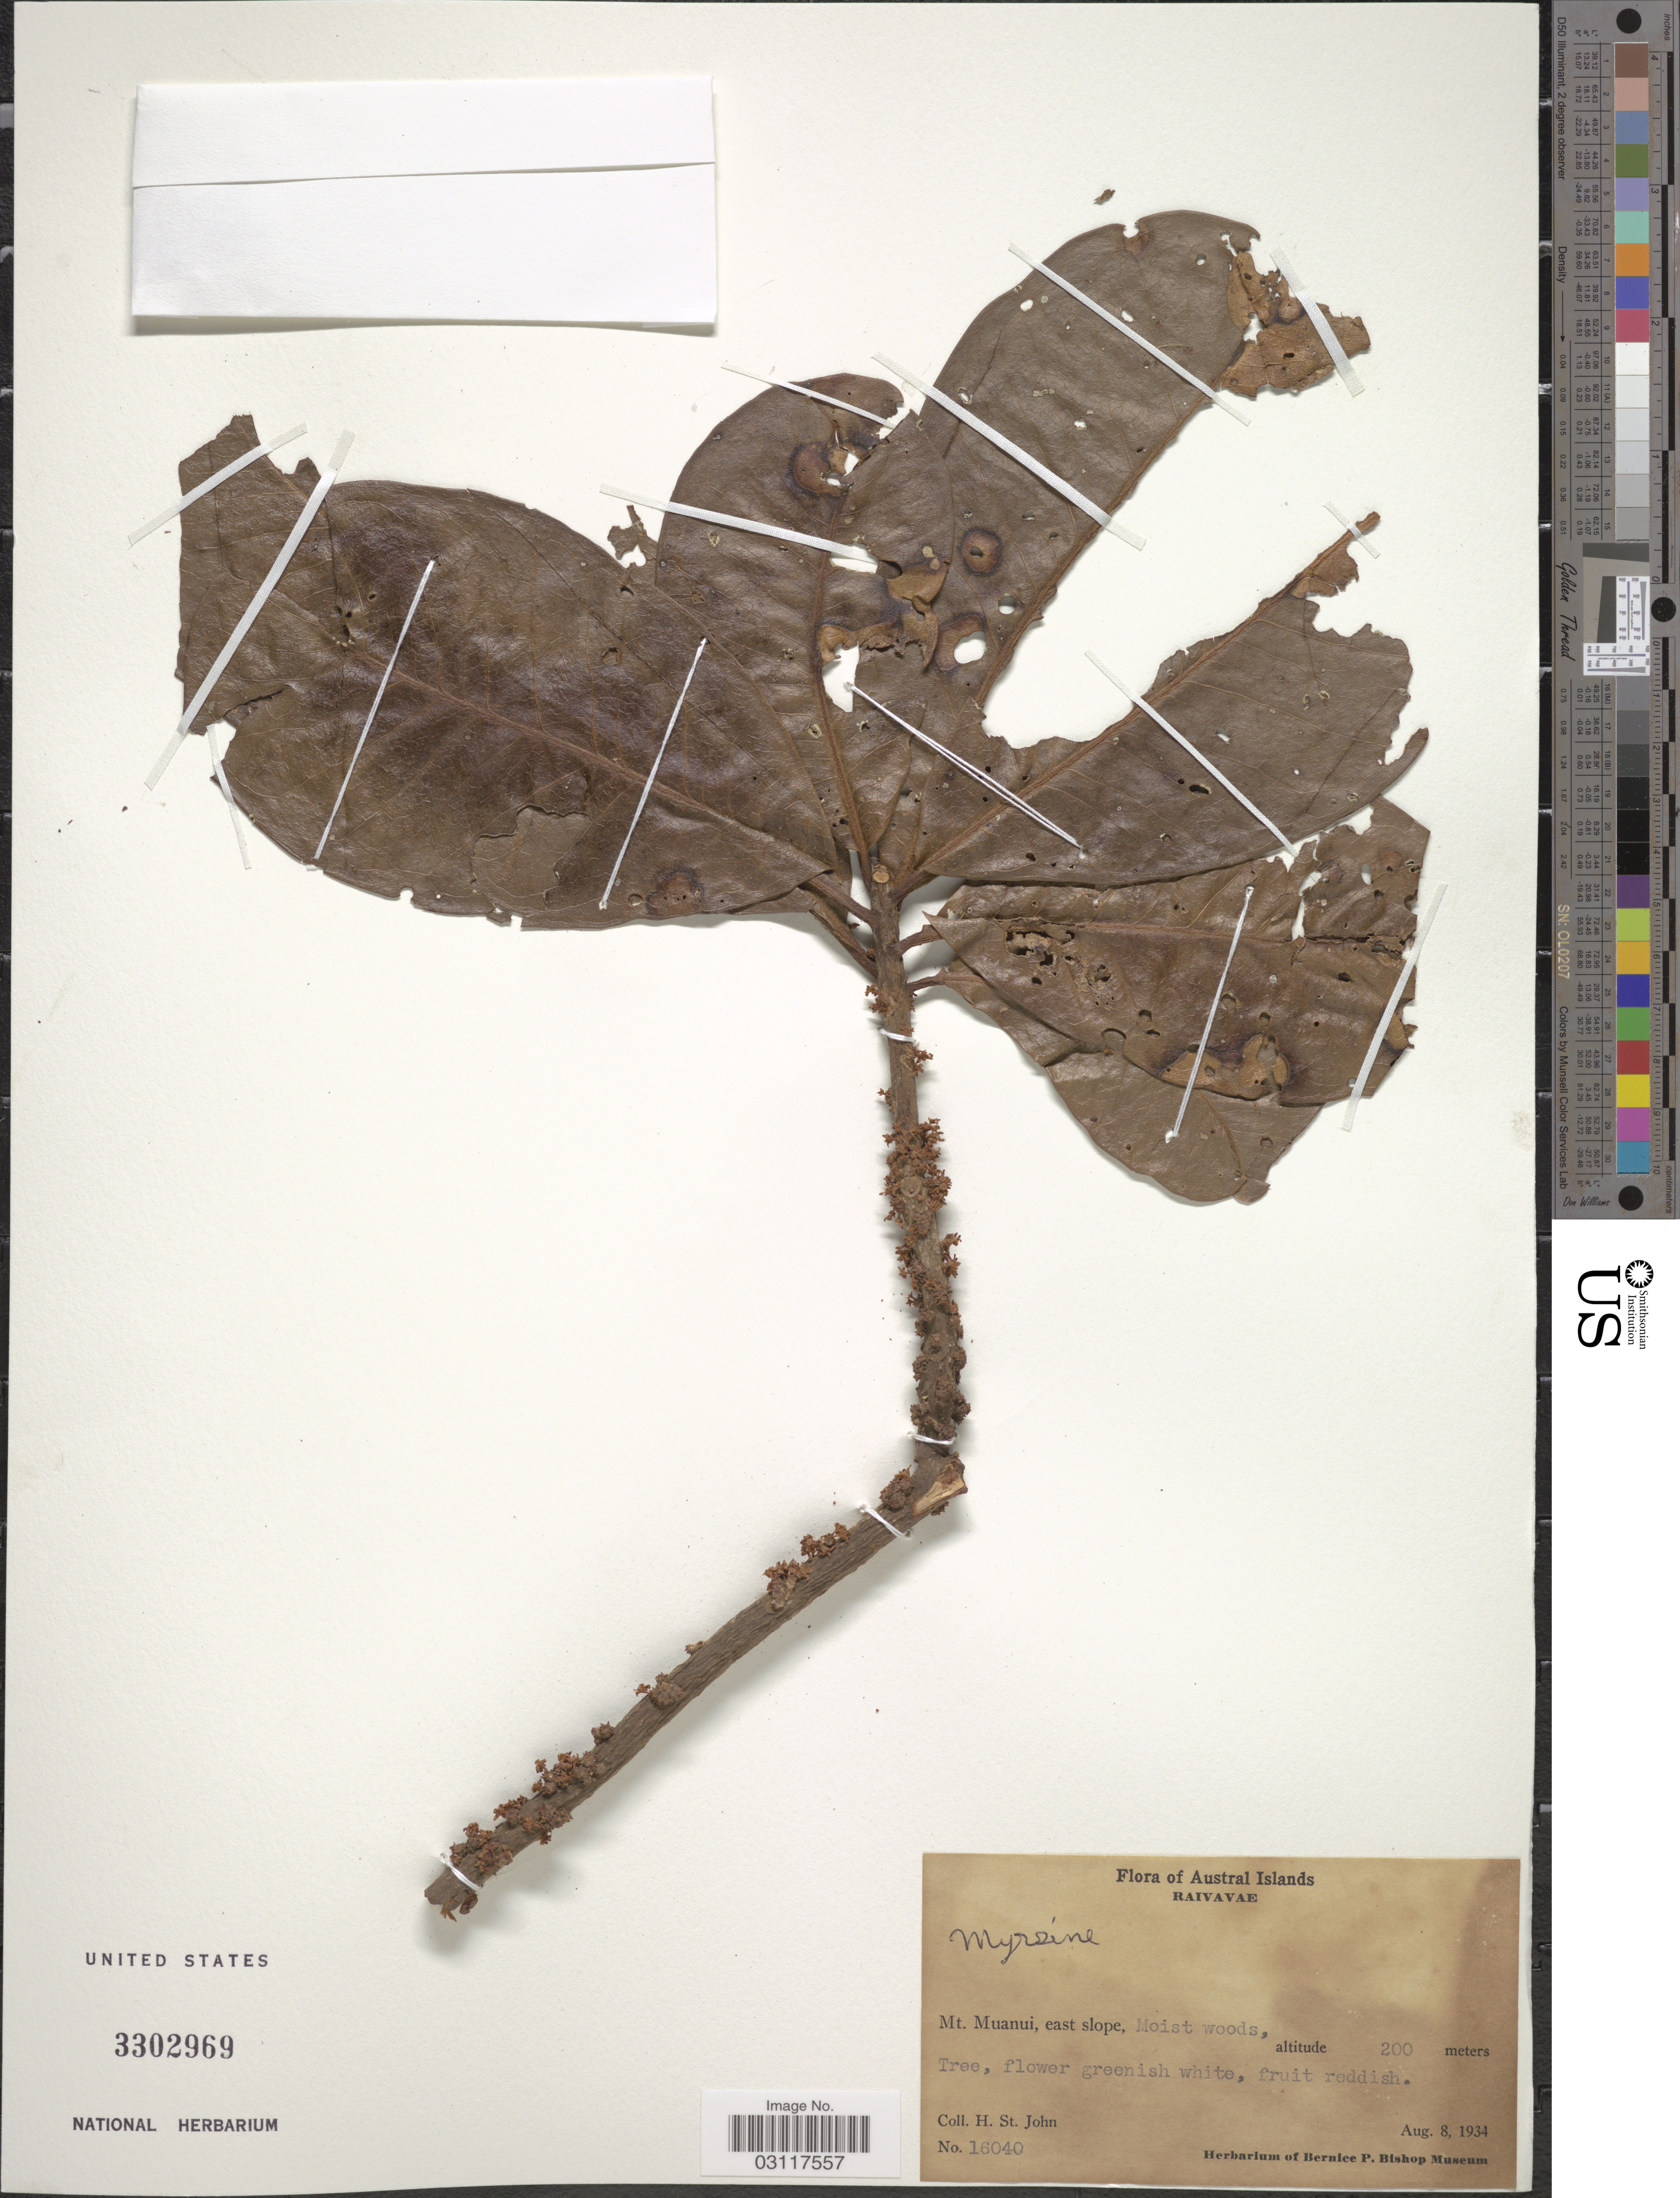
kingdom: Plantae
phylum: Tracheophyta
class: Magnoliopsida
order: Ericales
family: Primulaceae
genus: Myrsine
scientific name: Myrsine sp.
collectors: H. St. John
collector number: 16040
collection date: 1934-08-08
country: French Polynesia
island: Raivavae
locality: Austral Islands, Raivavae, Mt. Muanui, east slope.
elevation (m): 200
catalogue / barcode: US 3302969